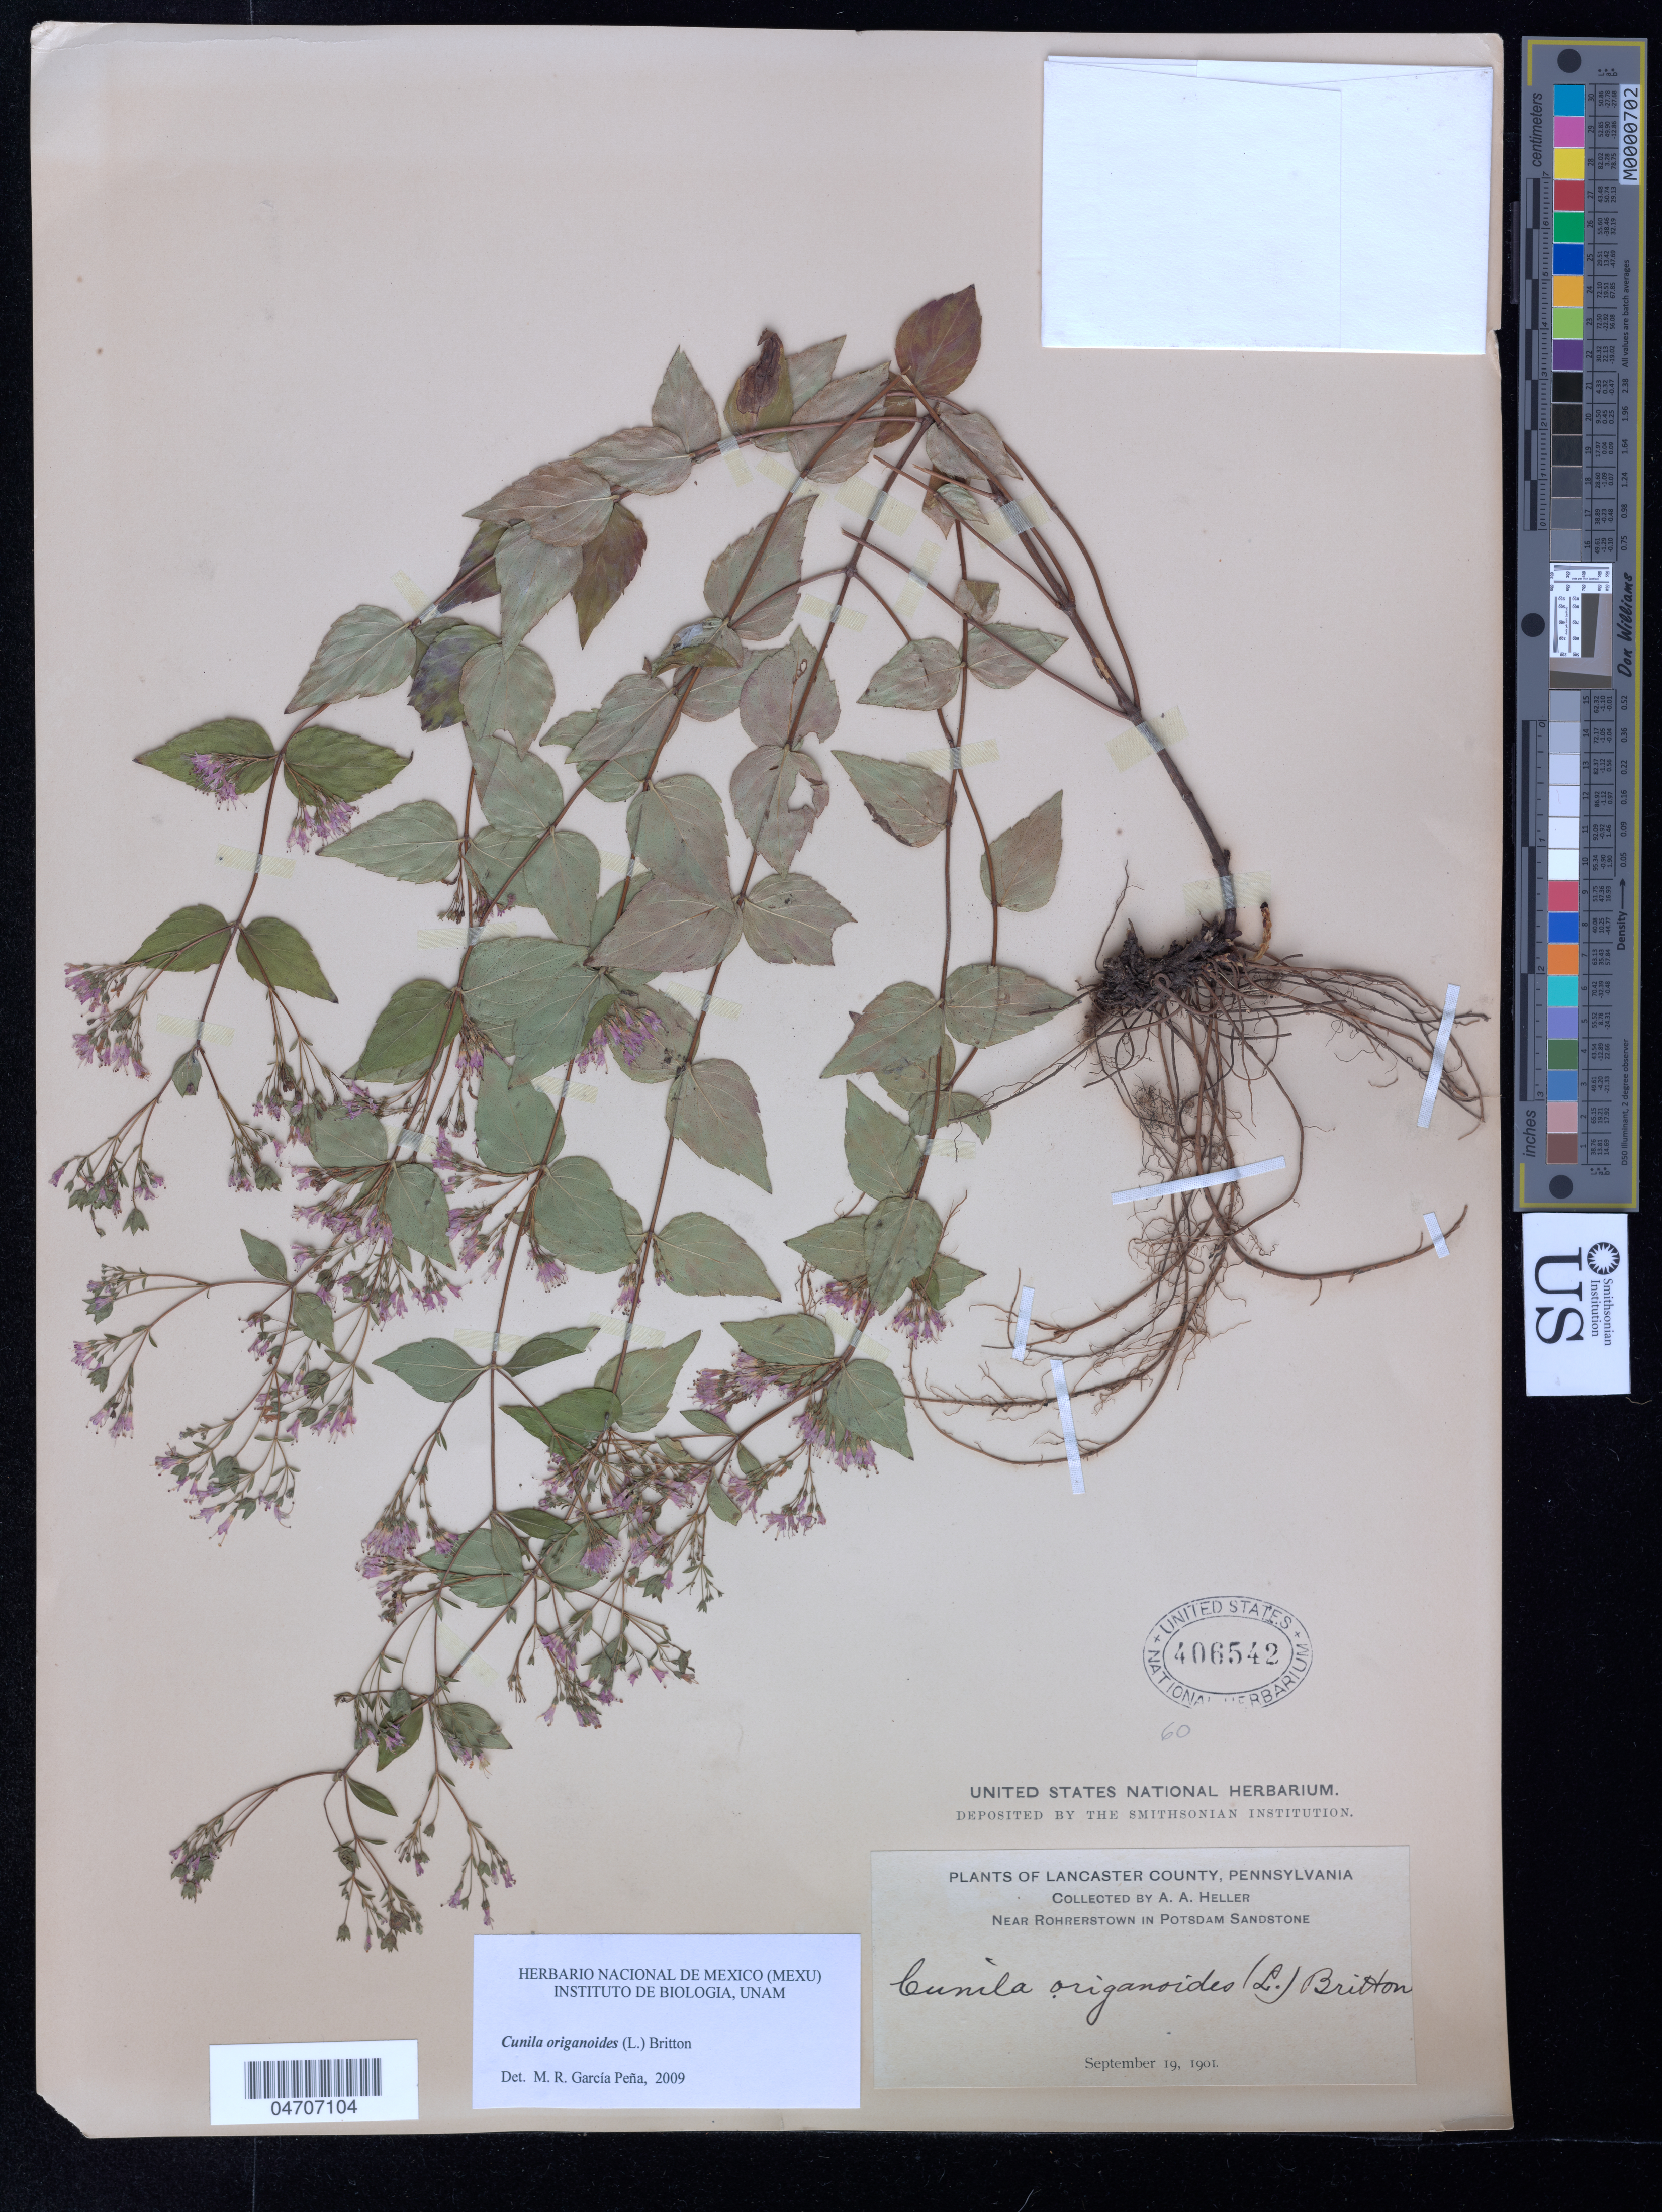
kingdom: Plantae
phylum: Tracheophyta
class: Magnoliopsida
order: Lamiales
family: Lamiaceae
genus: Cunila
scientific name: Cunila origanoides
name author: (L.) Britton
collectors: A. A. Heller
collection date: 1901-09-19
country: United States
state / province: Pennsylvania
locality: Lancaster County. Near Rohrerstown in Potsdam Sandstone.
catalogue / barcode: US 406542